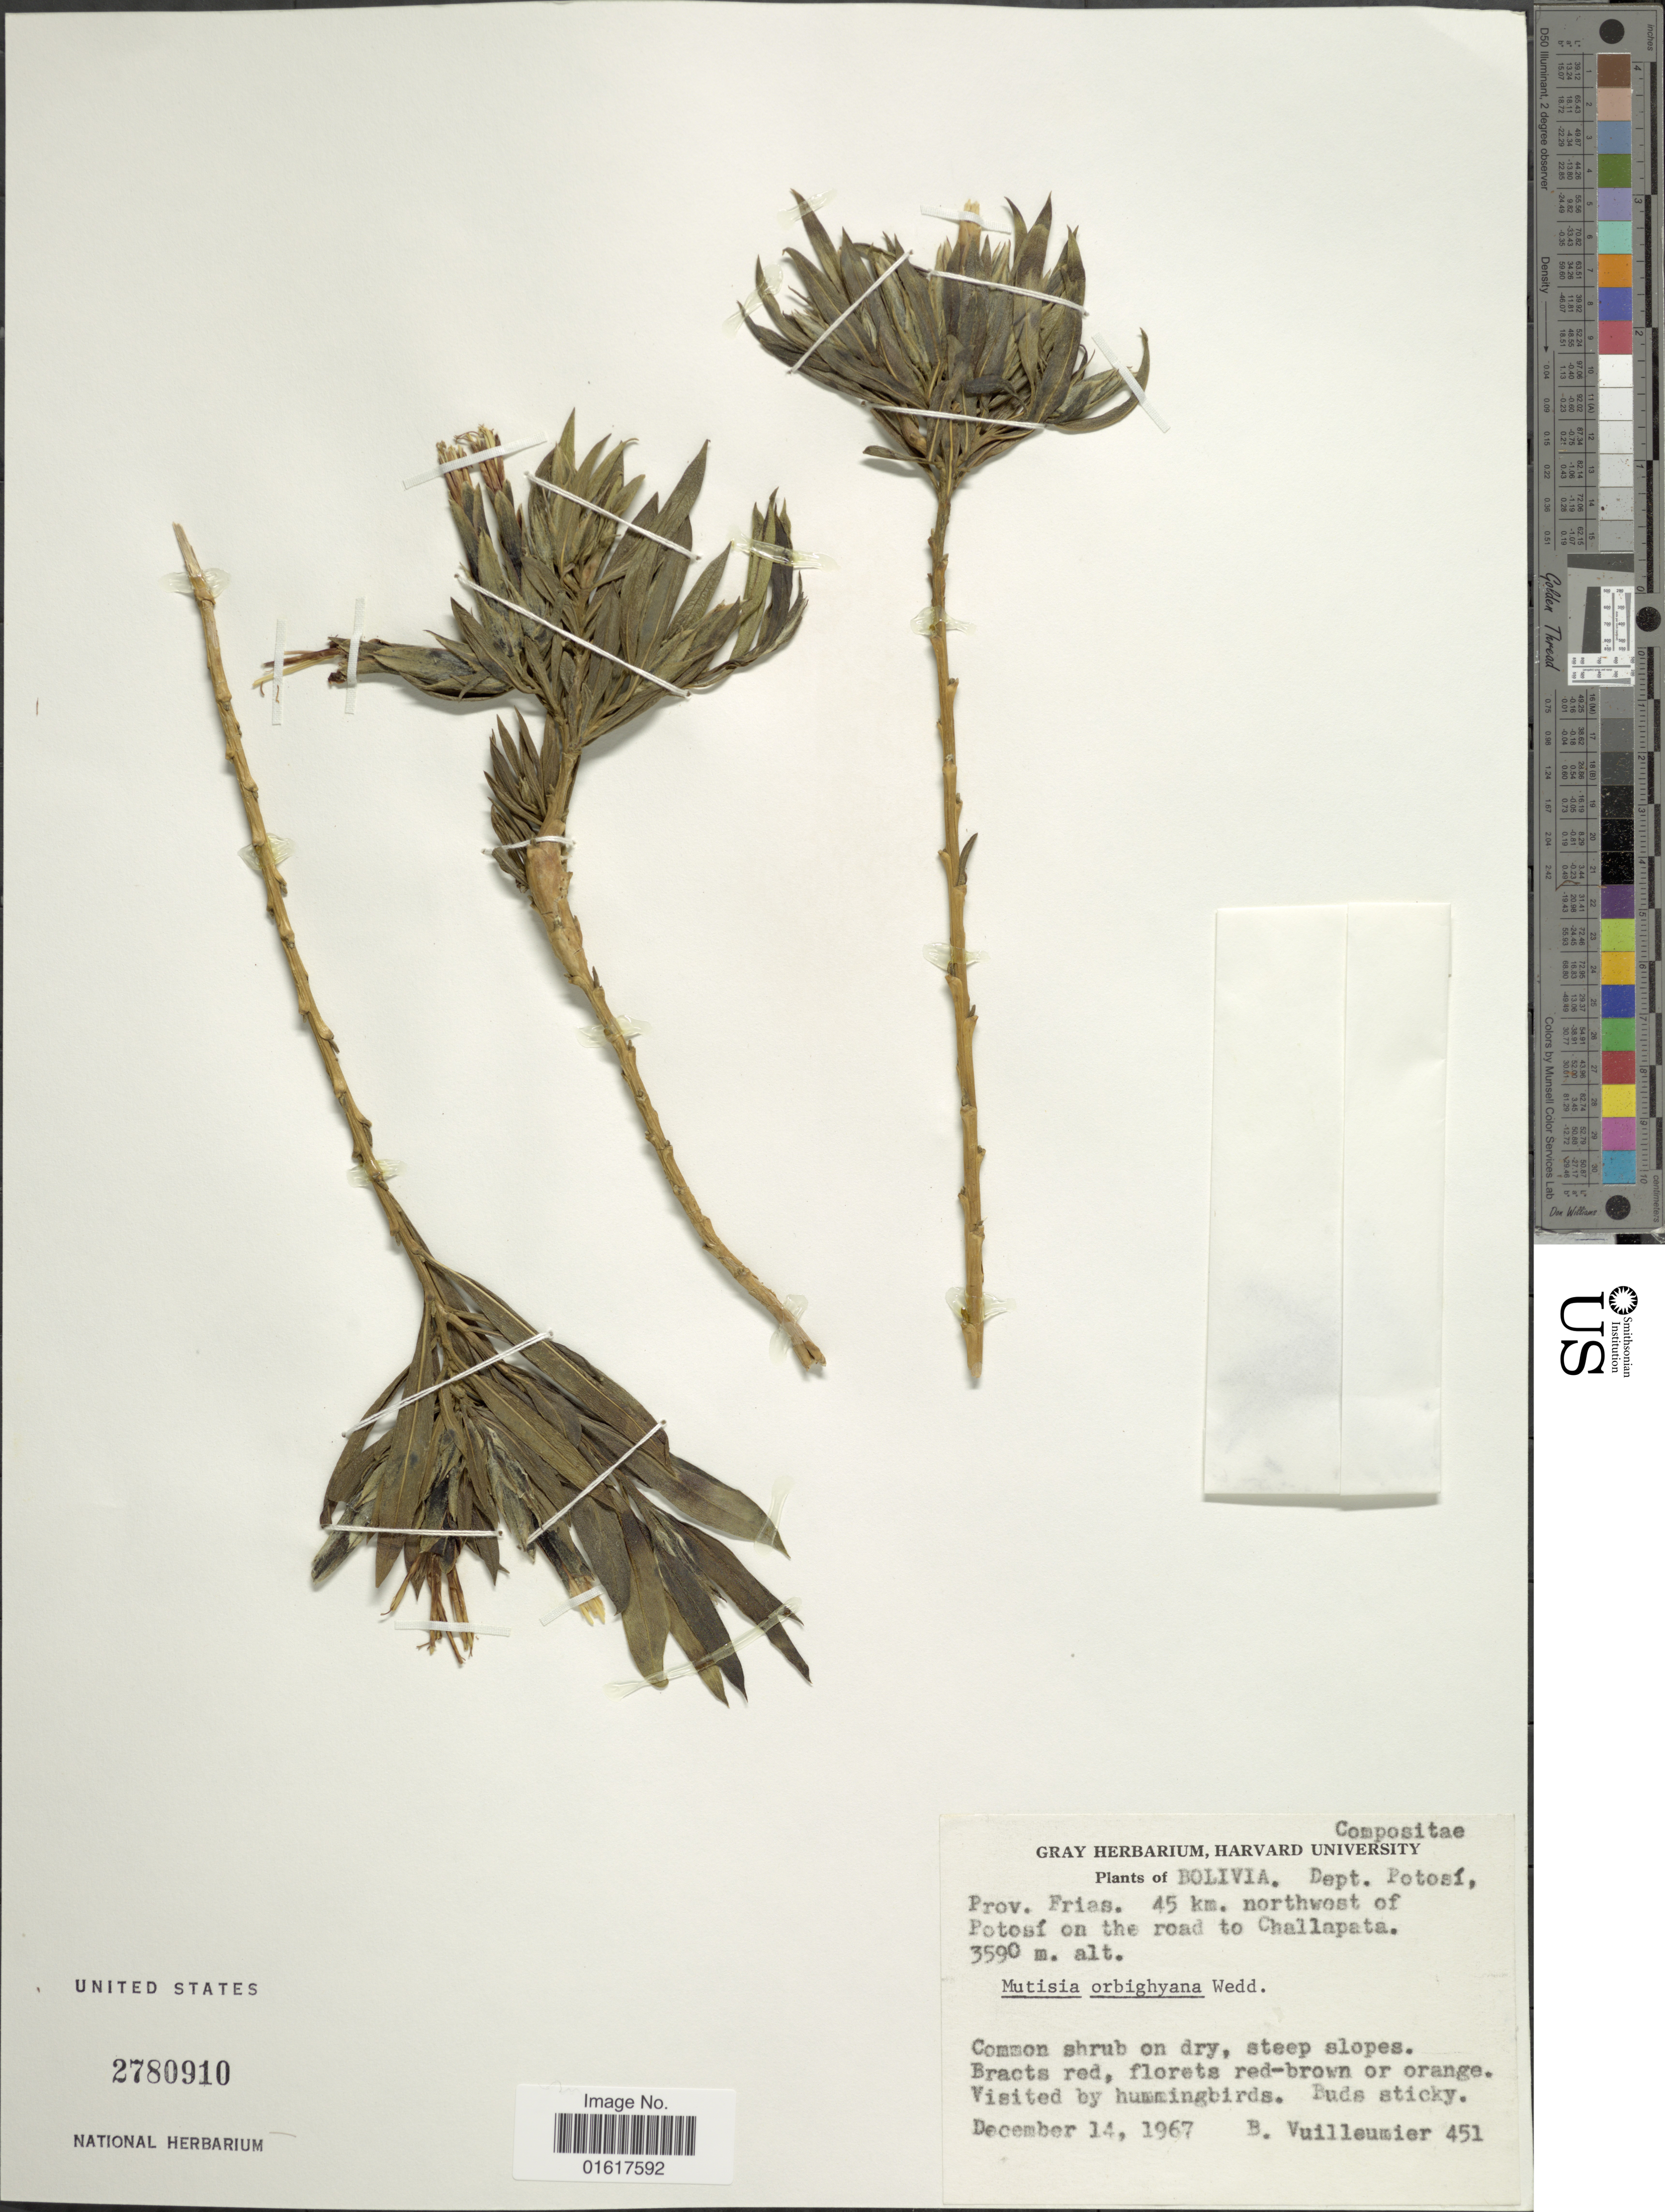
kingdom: Plantae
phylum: Tracheophyta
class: Magnoliopsida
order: Asterales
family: Asteraceae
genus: Mutisia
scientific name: Mutisia orbignyana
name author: Wedd.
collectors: B. Vuilleumier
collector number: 451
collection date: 1967-12-14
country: Bolivia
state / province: Potosi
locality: Prov. Frias. 45 km. northwest of Potosí on the road to Challapata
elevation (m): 3590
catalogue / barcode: US 2780910